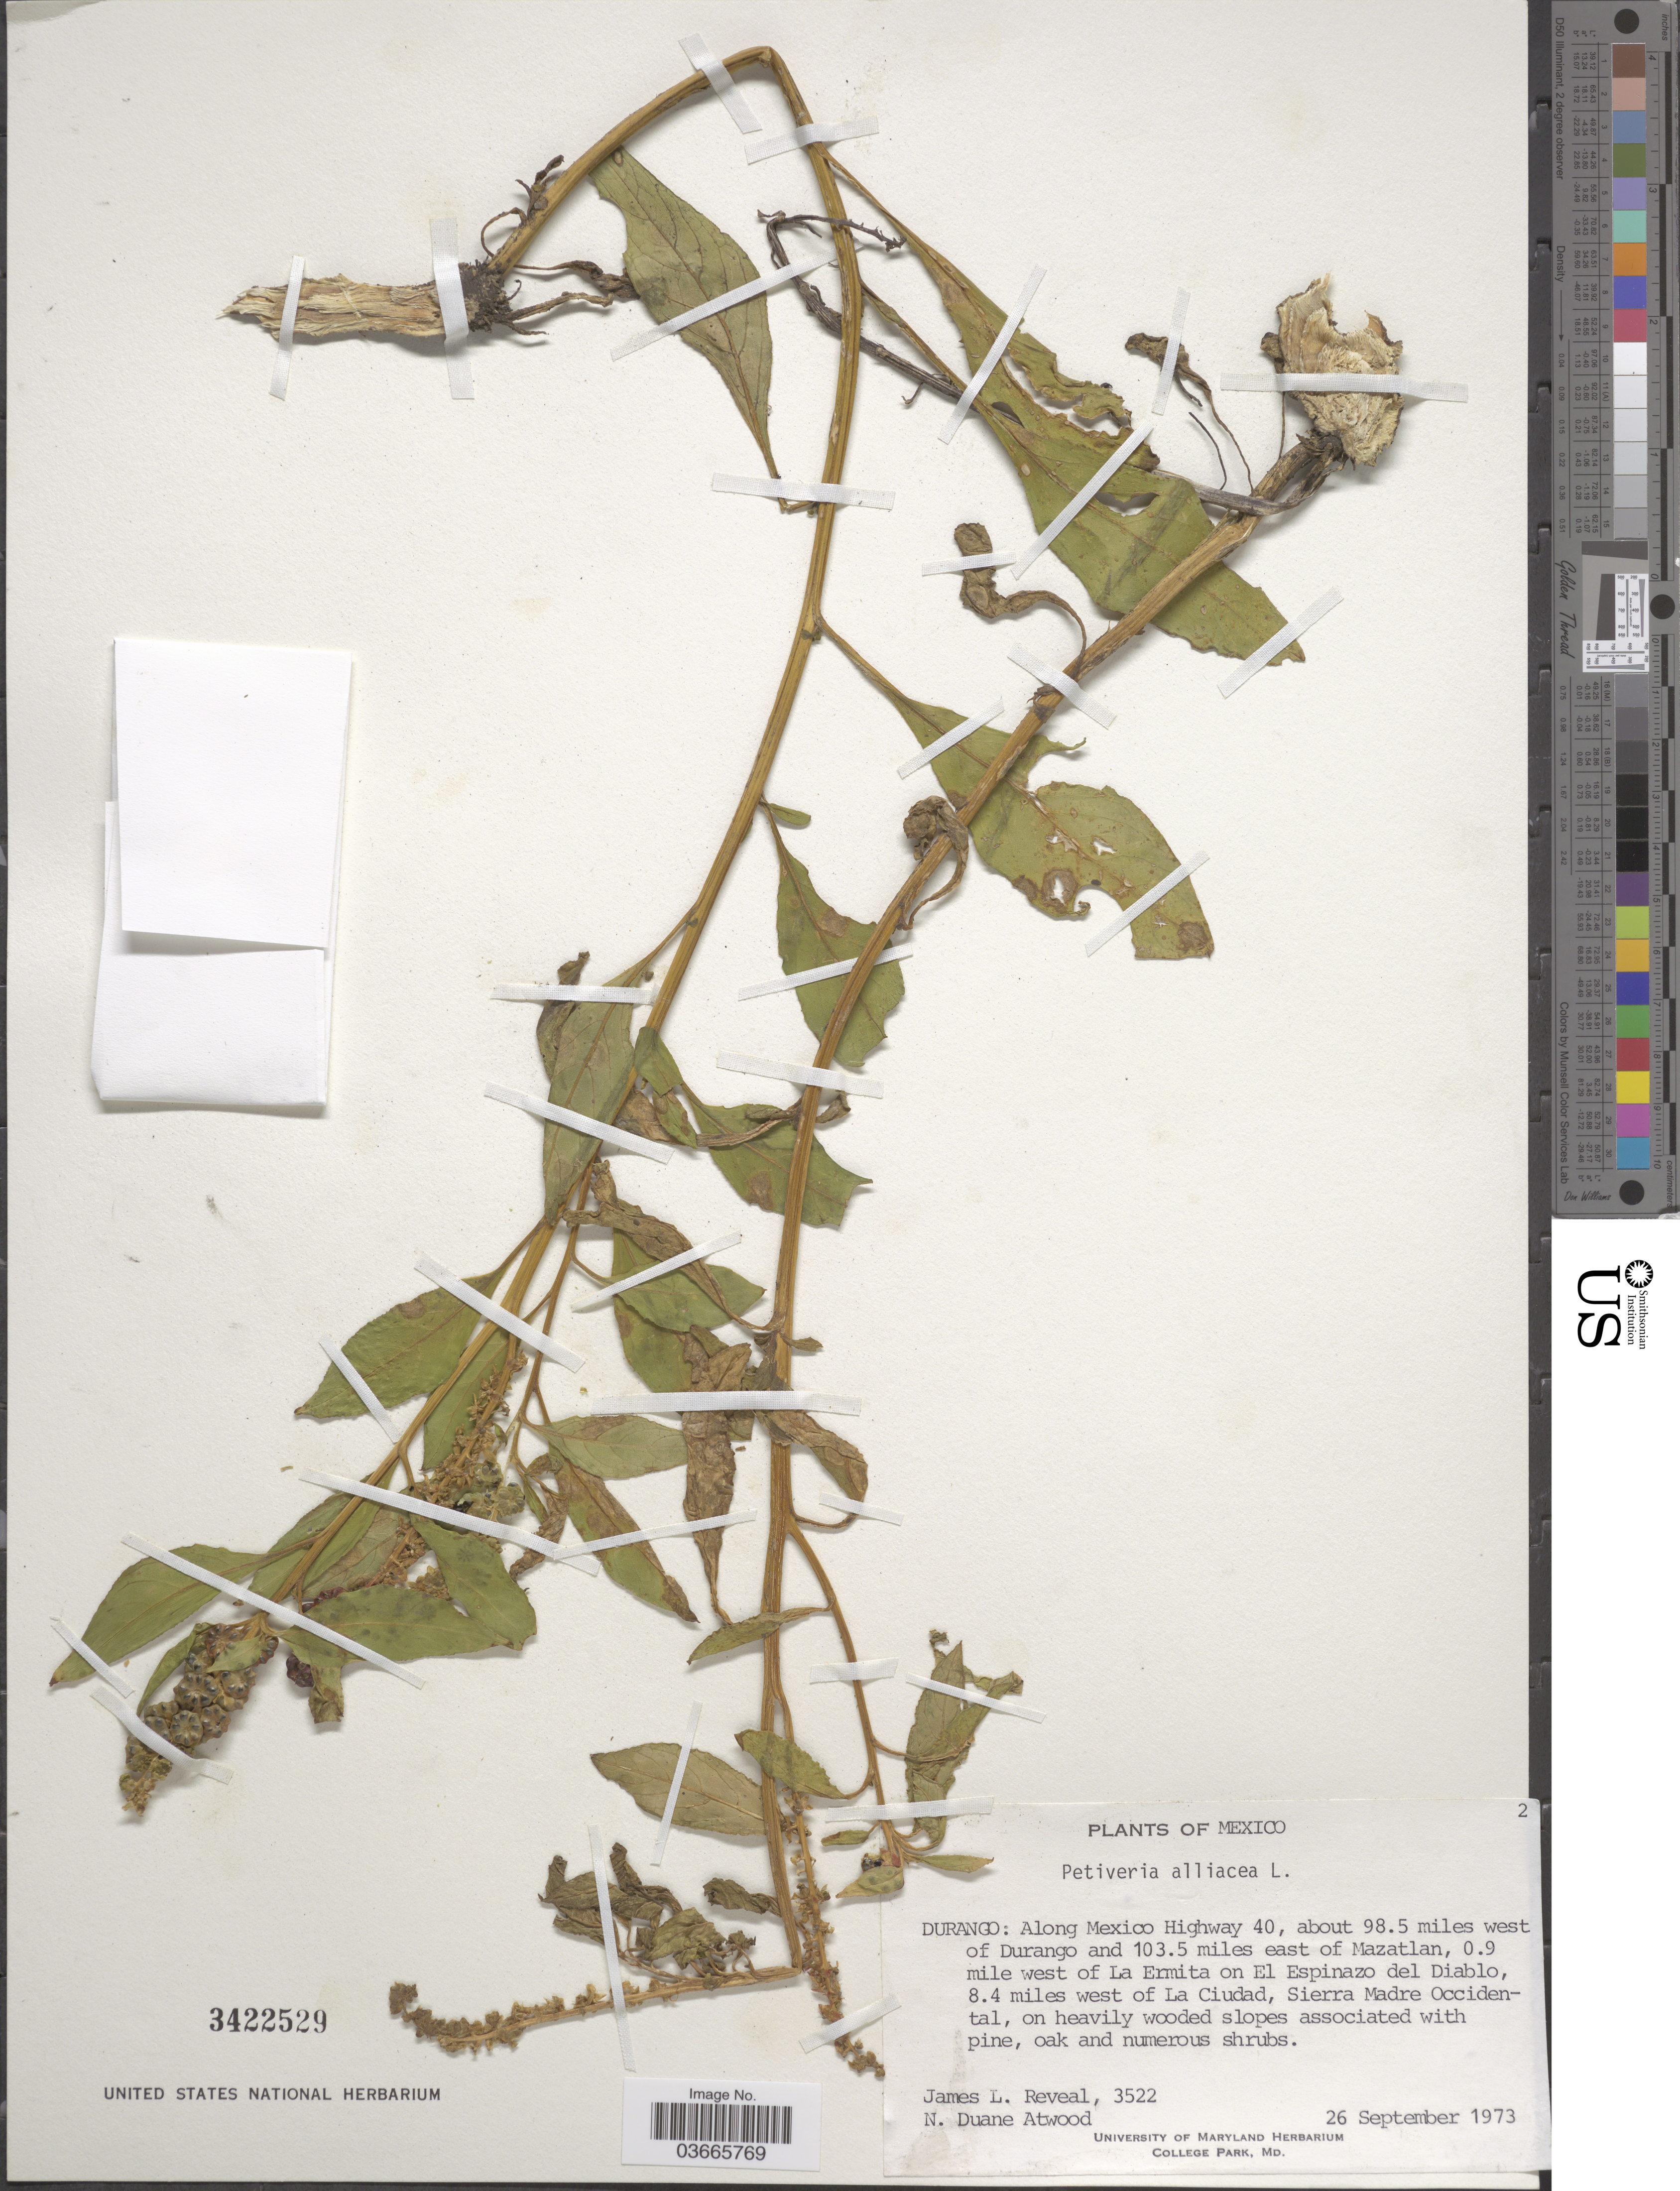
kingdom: Plantae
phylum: Tracheophyta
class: Magnoliopsida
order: Caryophyllales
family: Phytolaccaceae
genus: Petiveria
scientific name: Petiveria alliacea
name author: L.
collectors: J. L. Reveal & N. Atwood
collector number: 3522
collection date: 1973-09-26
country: Mexico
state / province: Durango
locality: Along Mexico Highway 40, about 98.5 miles west of Durango and 103.5 miles east of Mazatlan, 0.9 mile west of La Ermita on El Espinazo del Diablo, 8.4 miles west of La Ciudad, Sierra Madre Occidental.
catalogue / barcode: US 3422529